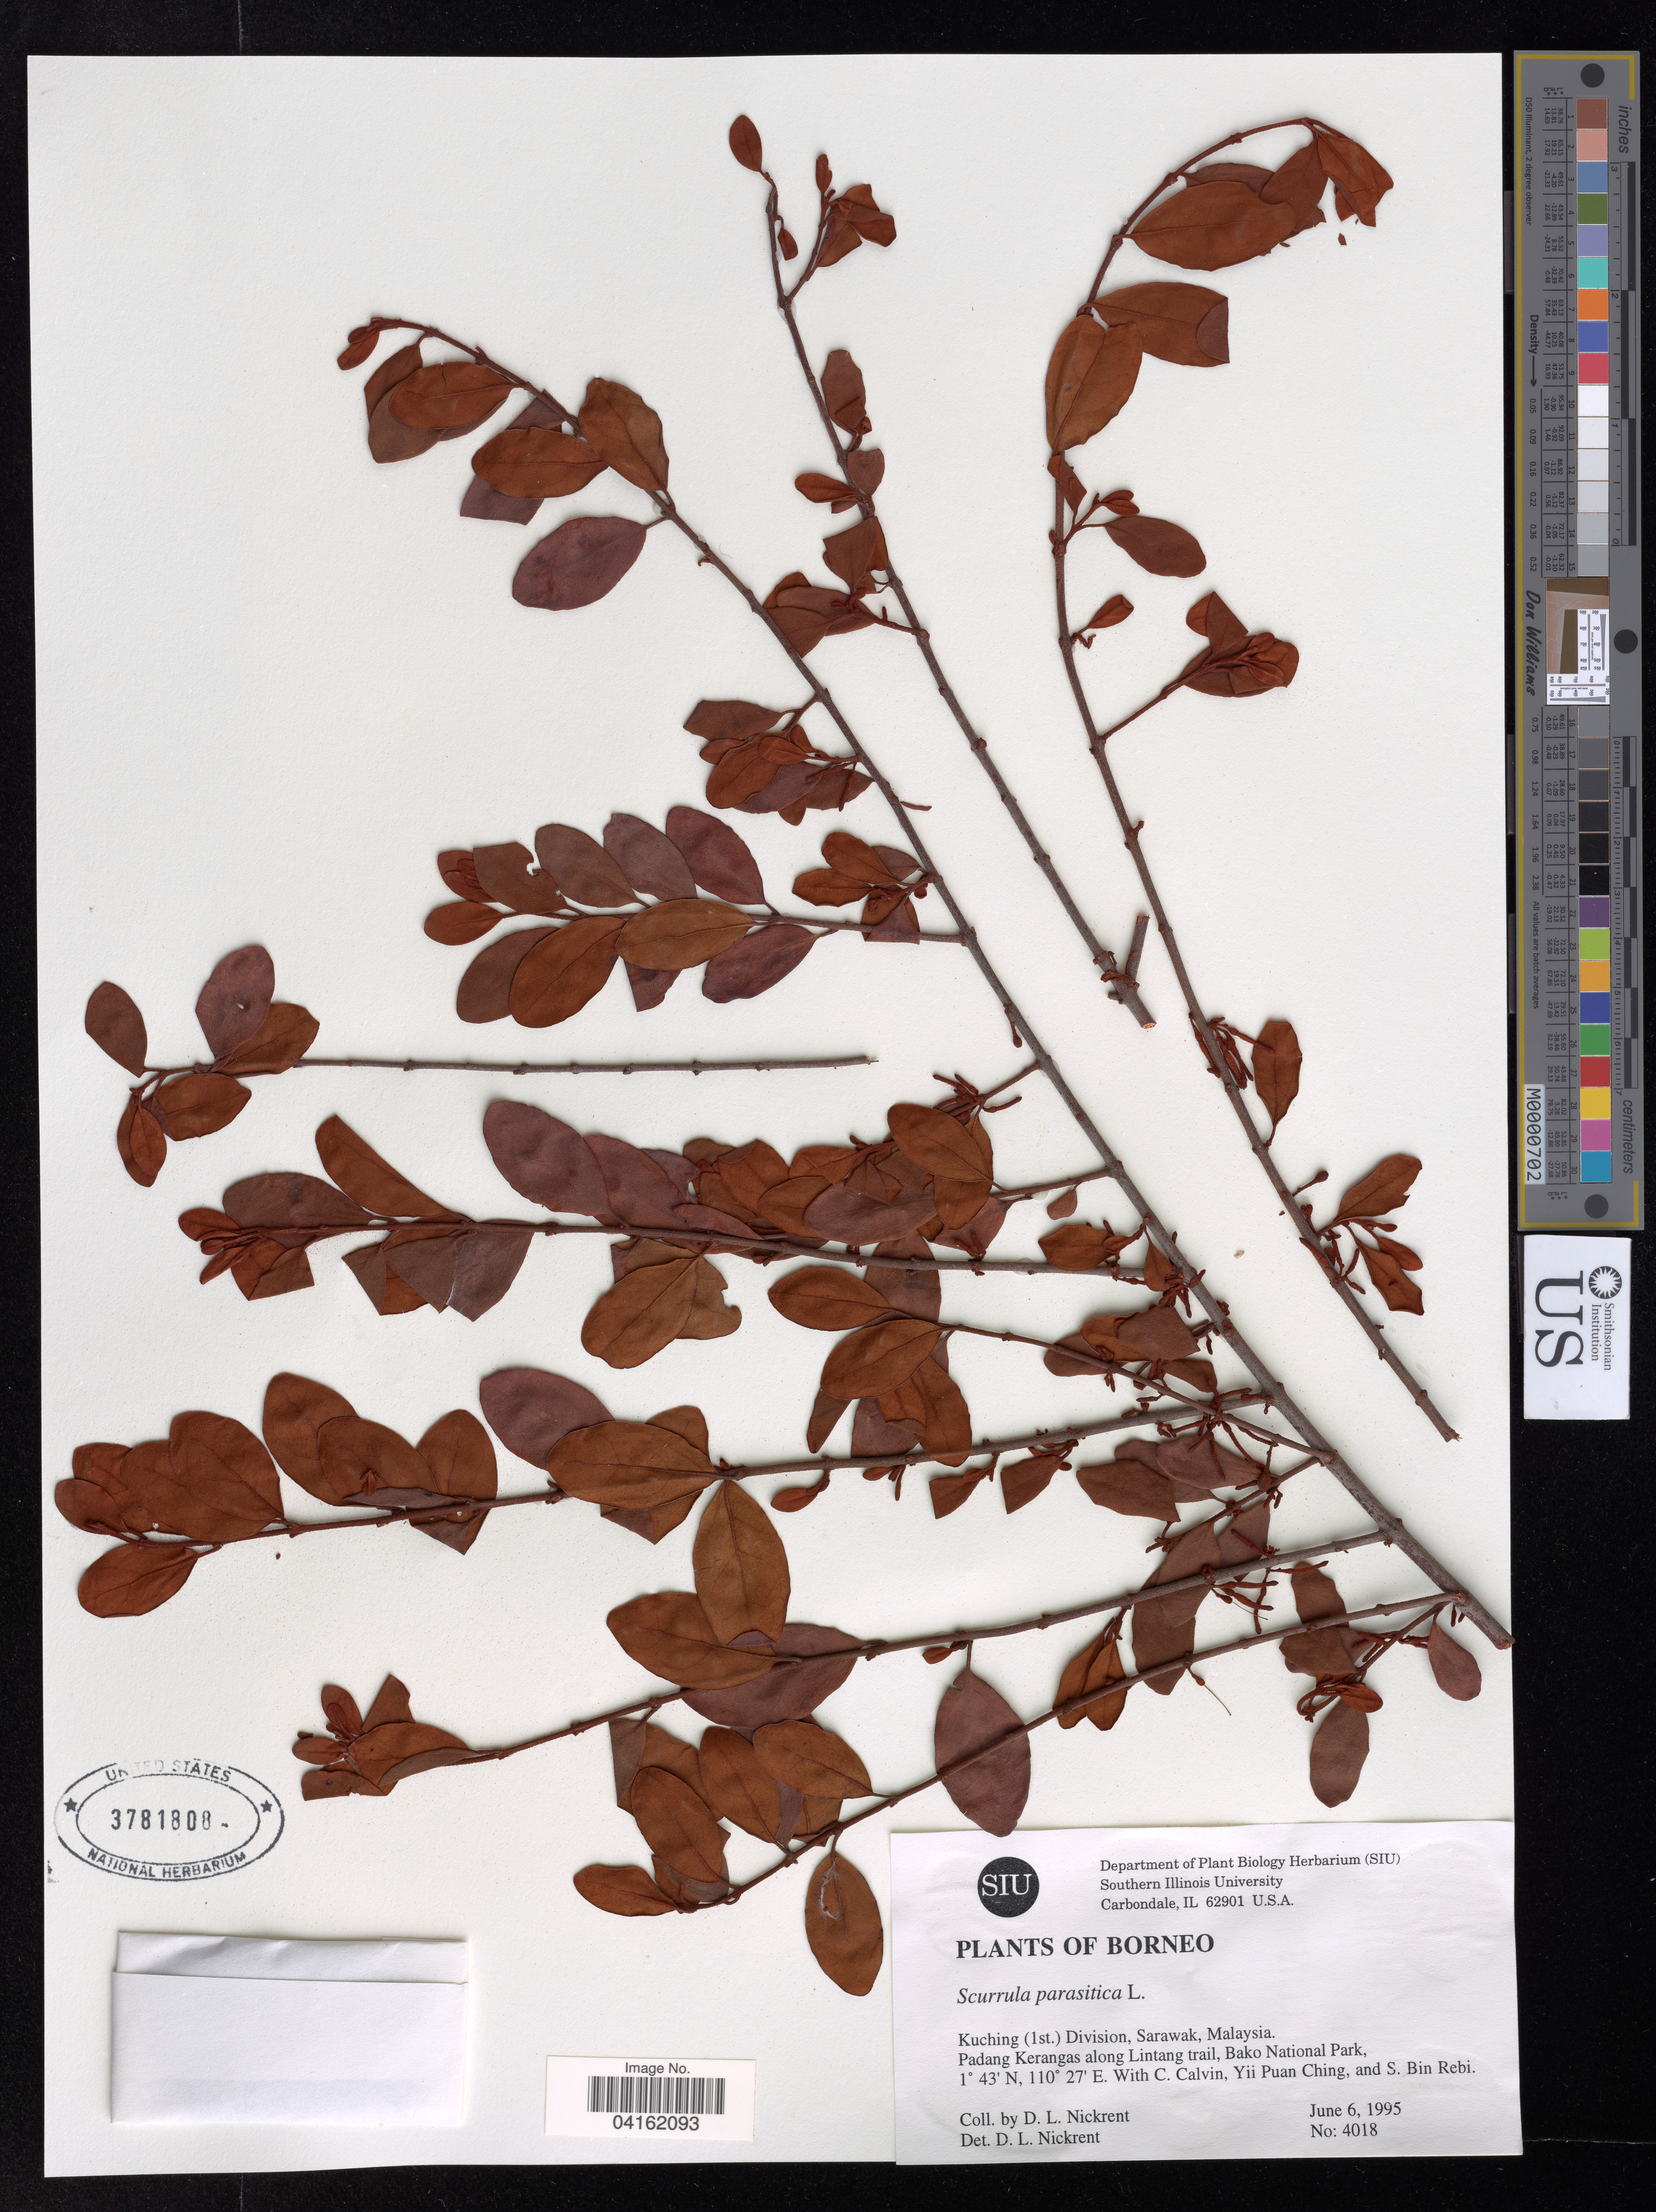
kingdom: Plantae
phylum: Tracheophyta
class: Magnoliopsida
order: Santalales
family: Loranthaceae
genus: Scurrula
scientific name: Scurrula parasitica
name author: L.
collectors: D. Nickrent, C. Calvin & Y. P. Ching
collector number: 4018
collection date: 1995-06-06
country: Malaysia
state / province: Sarawak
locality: Kuching (1st.) Division. Padang Kerangas along Lintang trail, Bako National Park.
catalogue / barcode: US 3781808